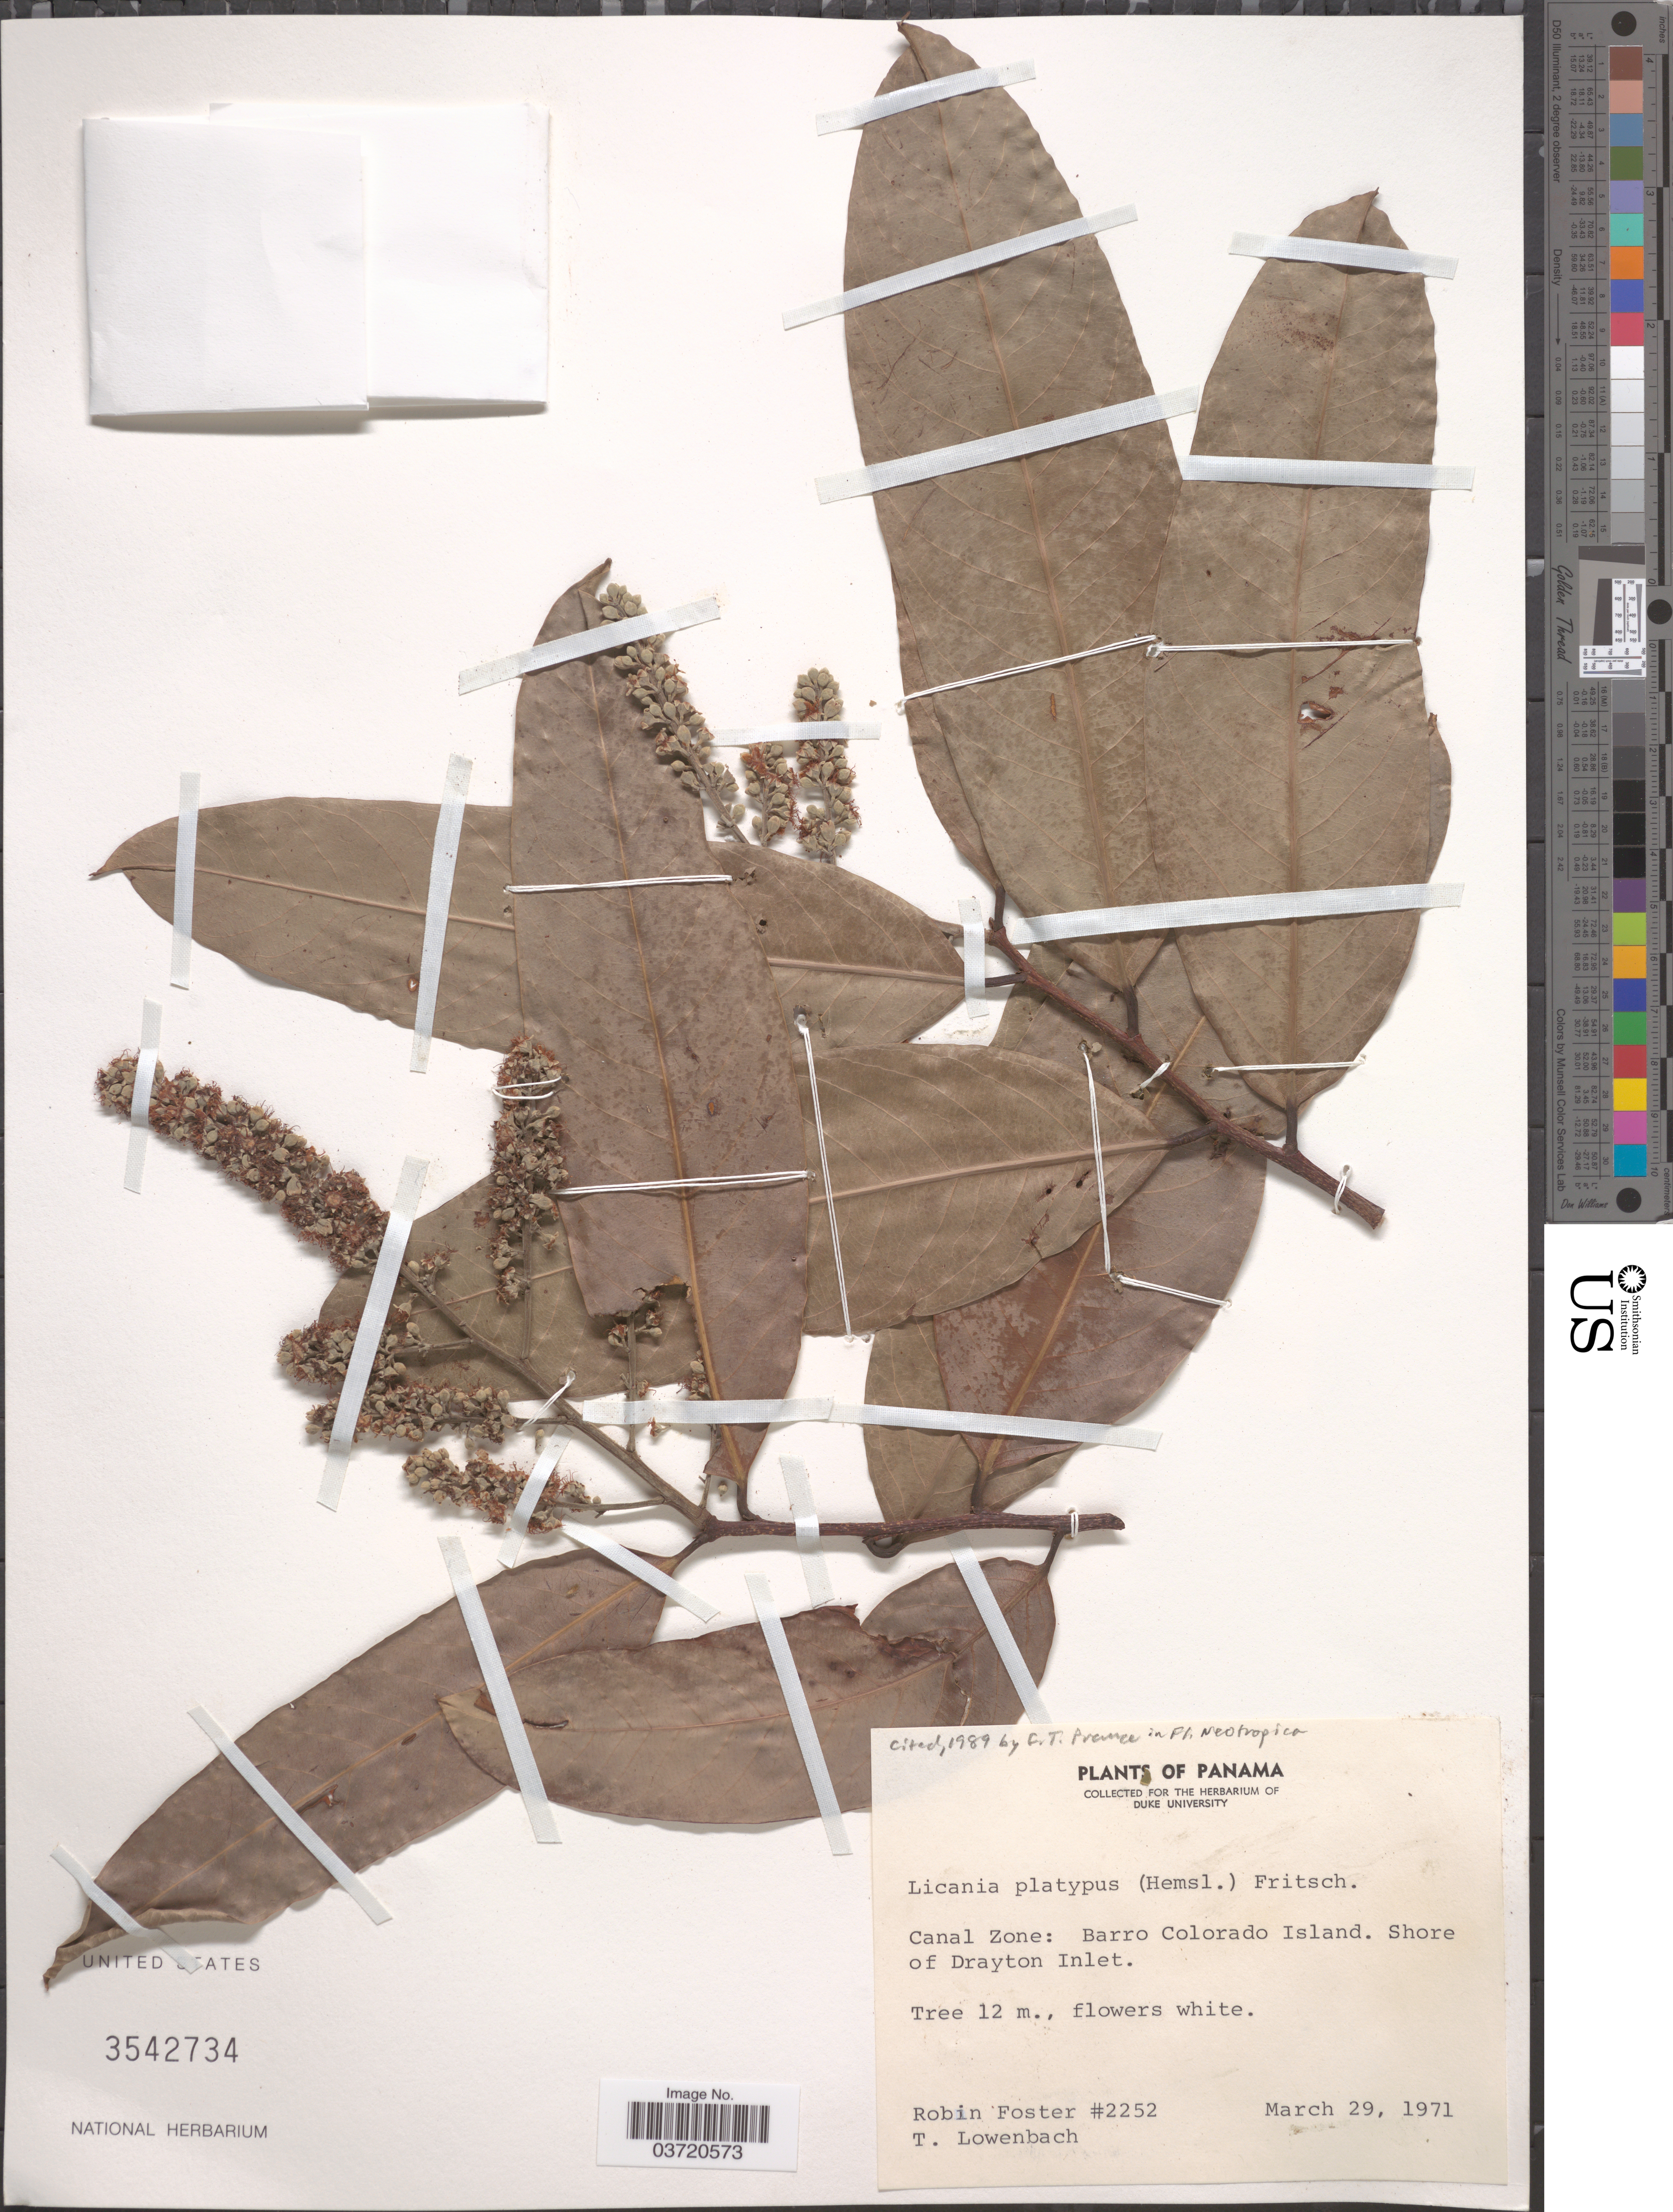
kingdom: Plantae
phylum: Tracheophyta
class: Magnoliopsida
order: Malpighiales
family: Chrysobalanaceae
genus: Moquilea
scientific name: Moquilea platypus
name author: Hemsl.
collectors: R. B. Foster & T. Lowenbach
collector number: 2252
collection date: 1971-03-29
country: Panama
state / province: Panamá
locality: Canal Zone: Barro Colorado Island. Shore of Drayton Inlet.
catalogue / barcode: US 3542734